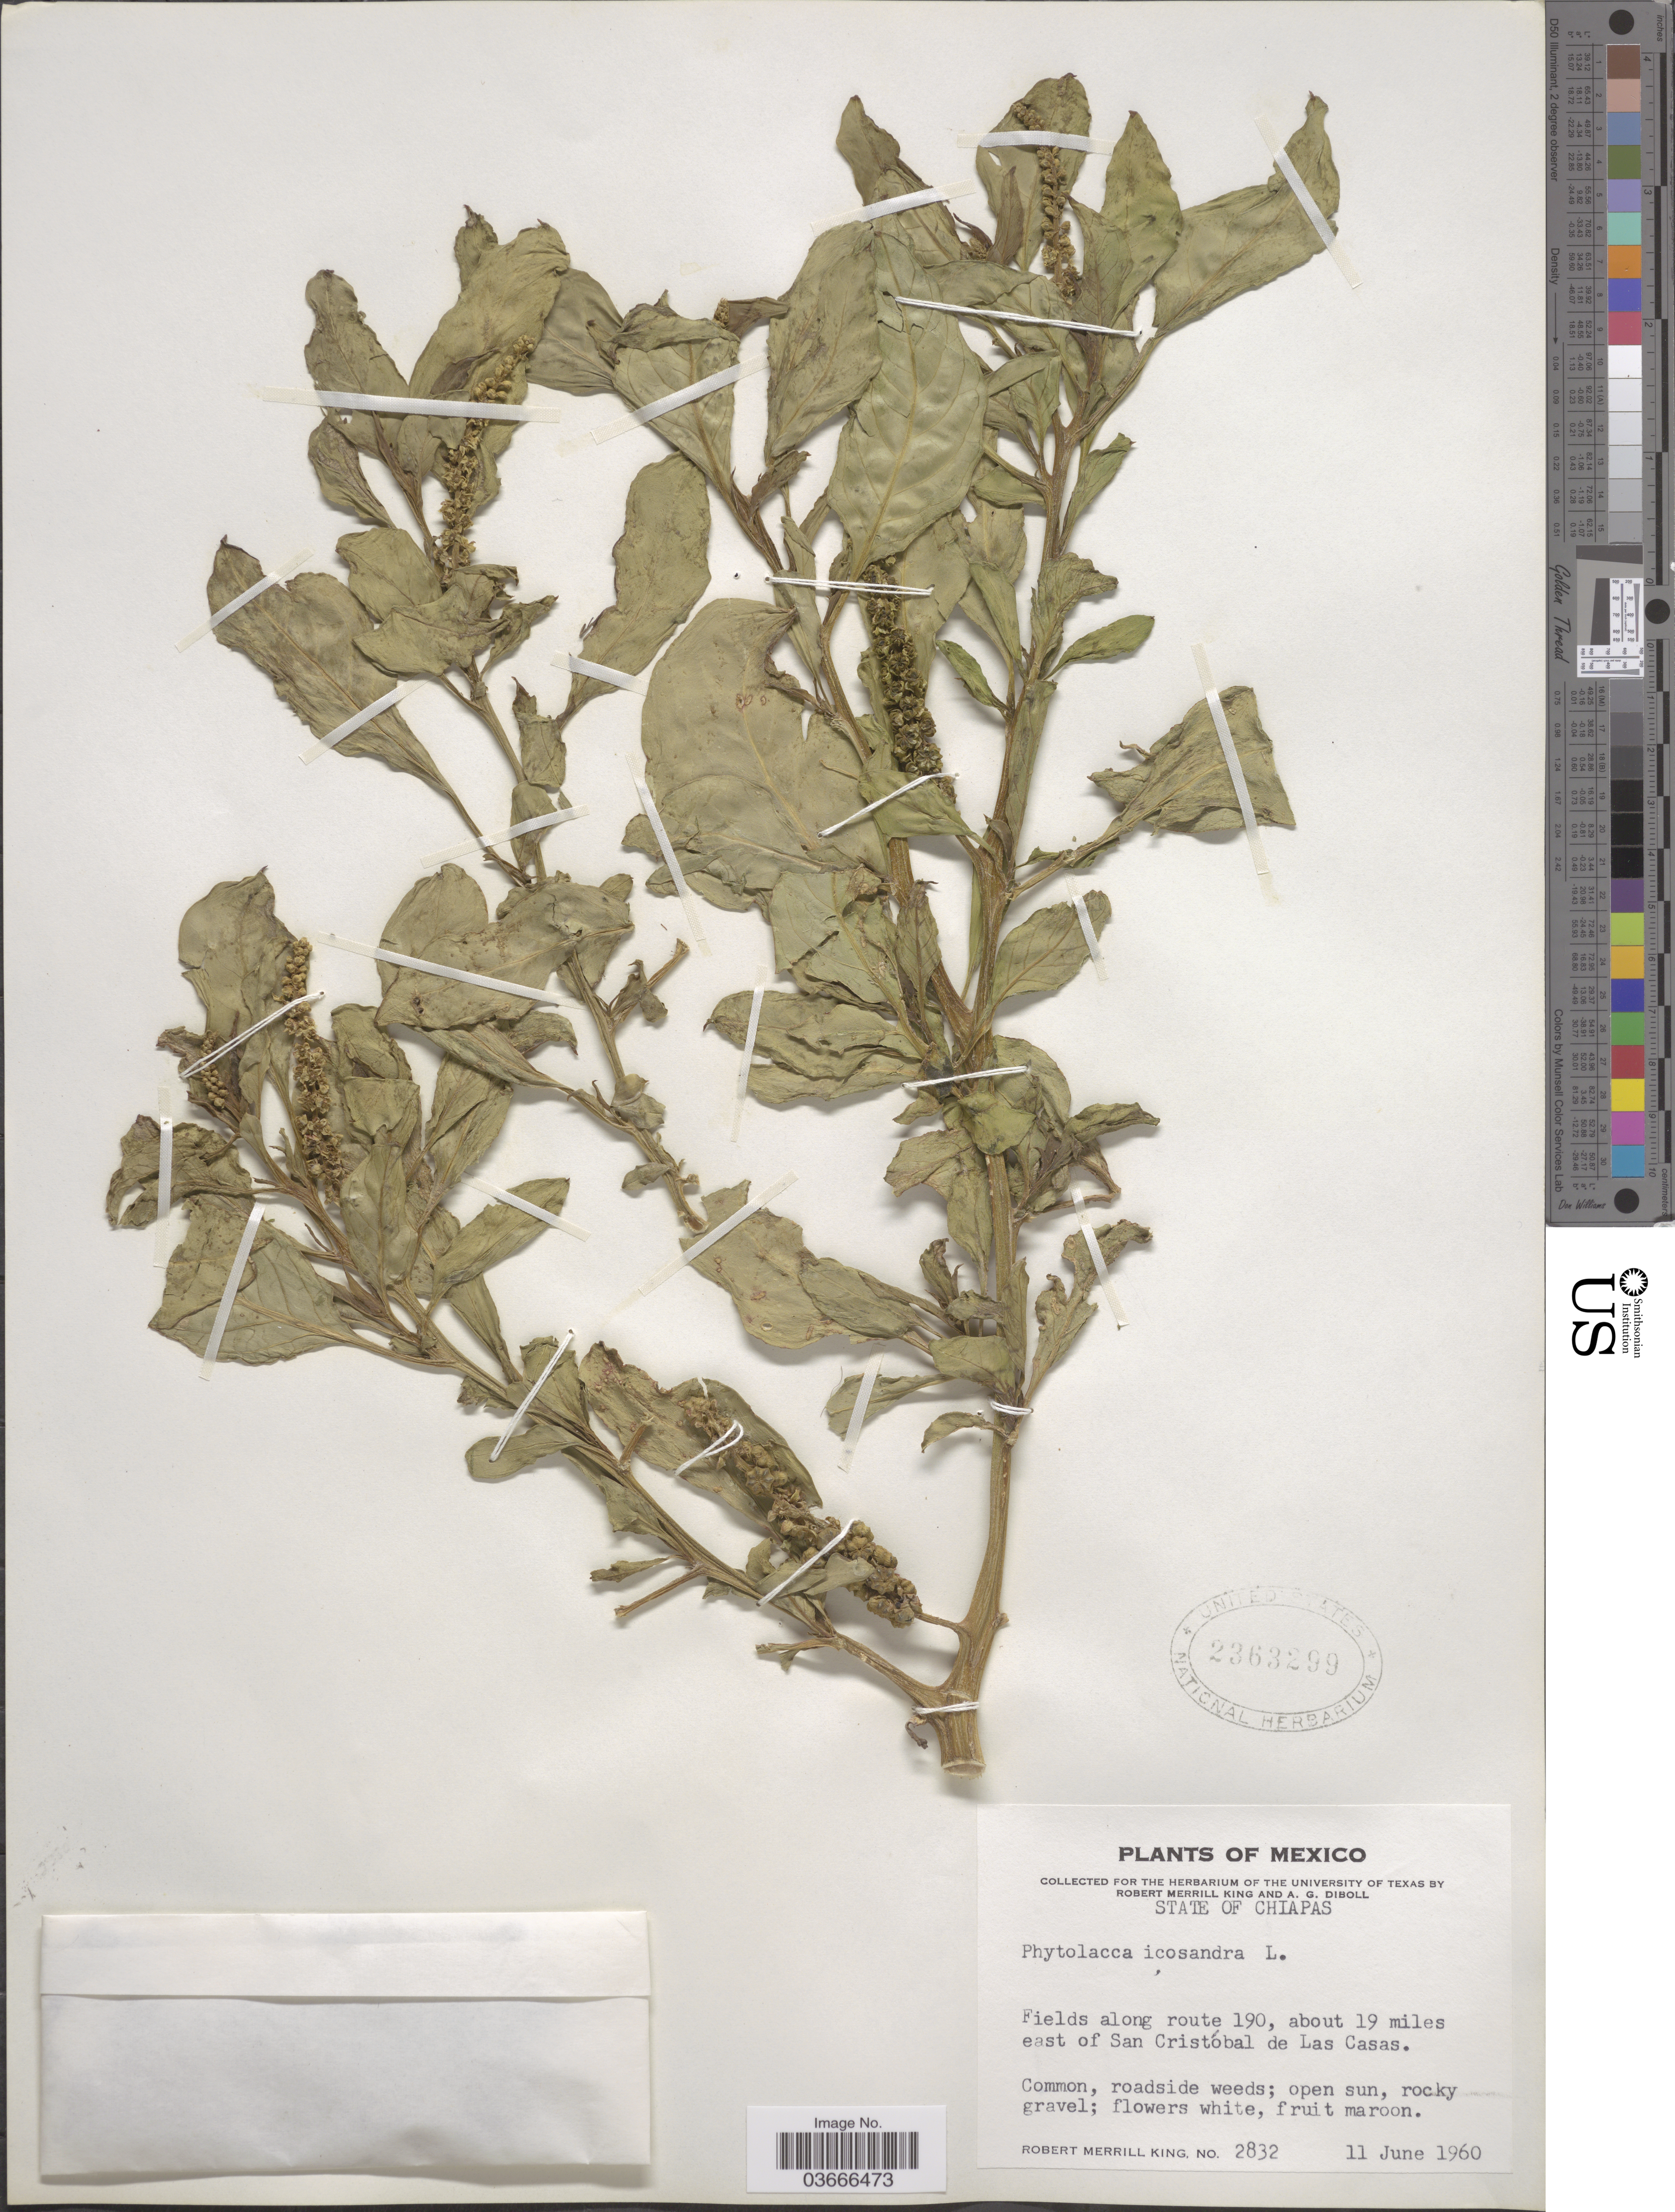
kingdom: Plantae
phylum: Tracheophyta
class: Magnoliopsida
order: Caryophyllales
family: Phytolaccaceae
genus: Phytolacca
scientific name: Phytolacca icosandra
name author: L.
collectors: R. M. King & A. Diboll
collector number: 2832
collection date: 1960-06-11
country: Mexico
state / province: Chiapas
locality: Fields along route 190, about 19 miles east of San Cristóbal de Las Casas.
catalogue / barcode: US 2363299